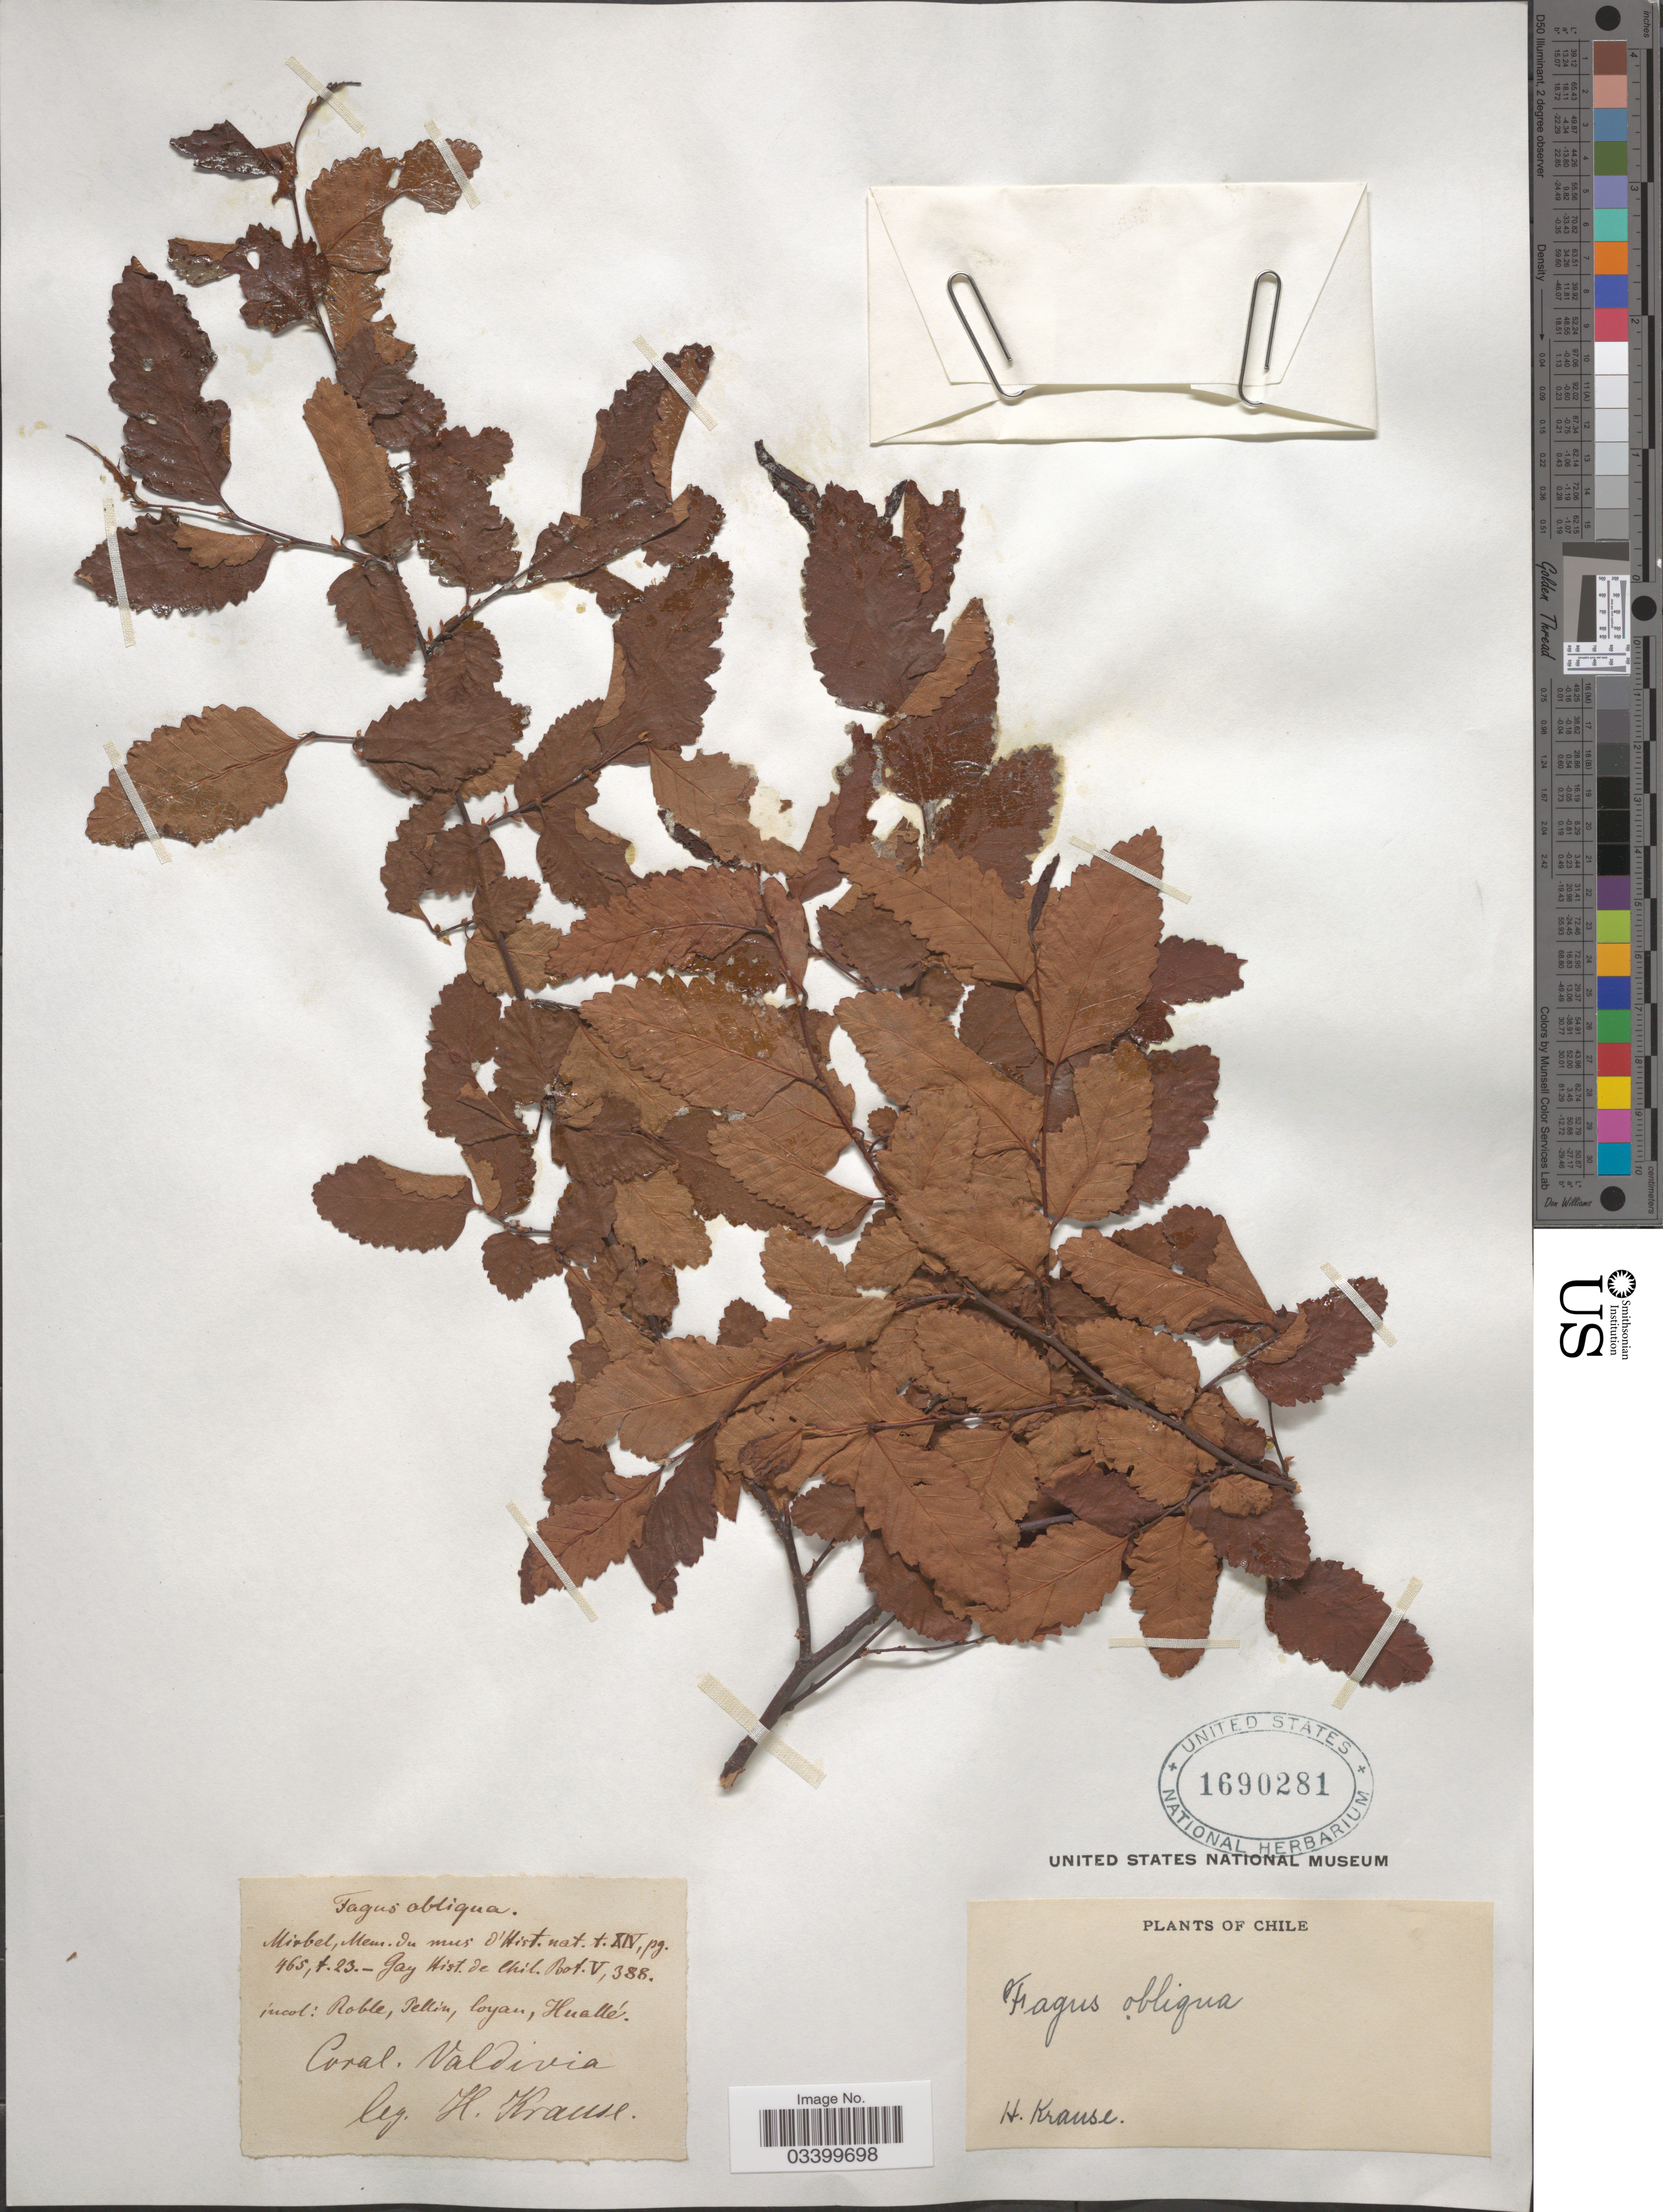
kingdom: Plantae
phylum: Tracheophyta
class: Magnoliopsida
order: Fagales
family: Nothofagaceae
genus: Nothofagus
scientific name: Nothofagus obliqua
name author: (Mirb.) Oerst.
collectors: H. Krause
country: Chile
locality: Coral. Valdivia.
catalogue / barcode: US 1690281